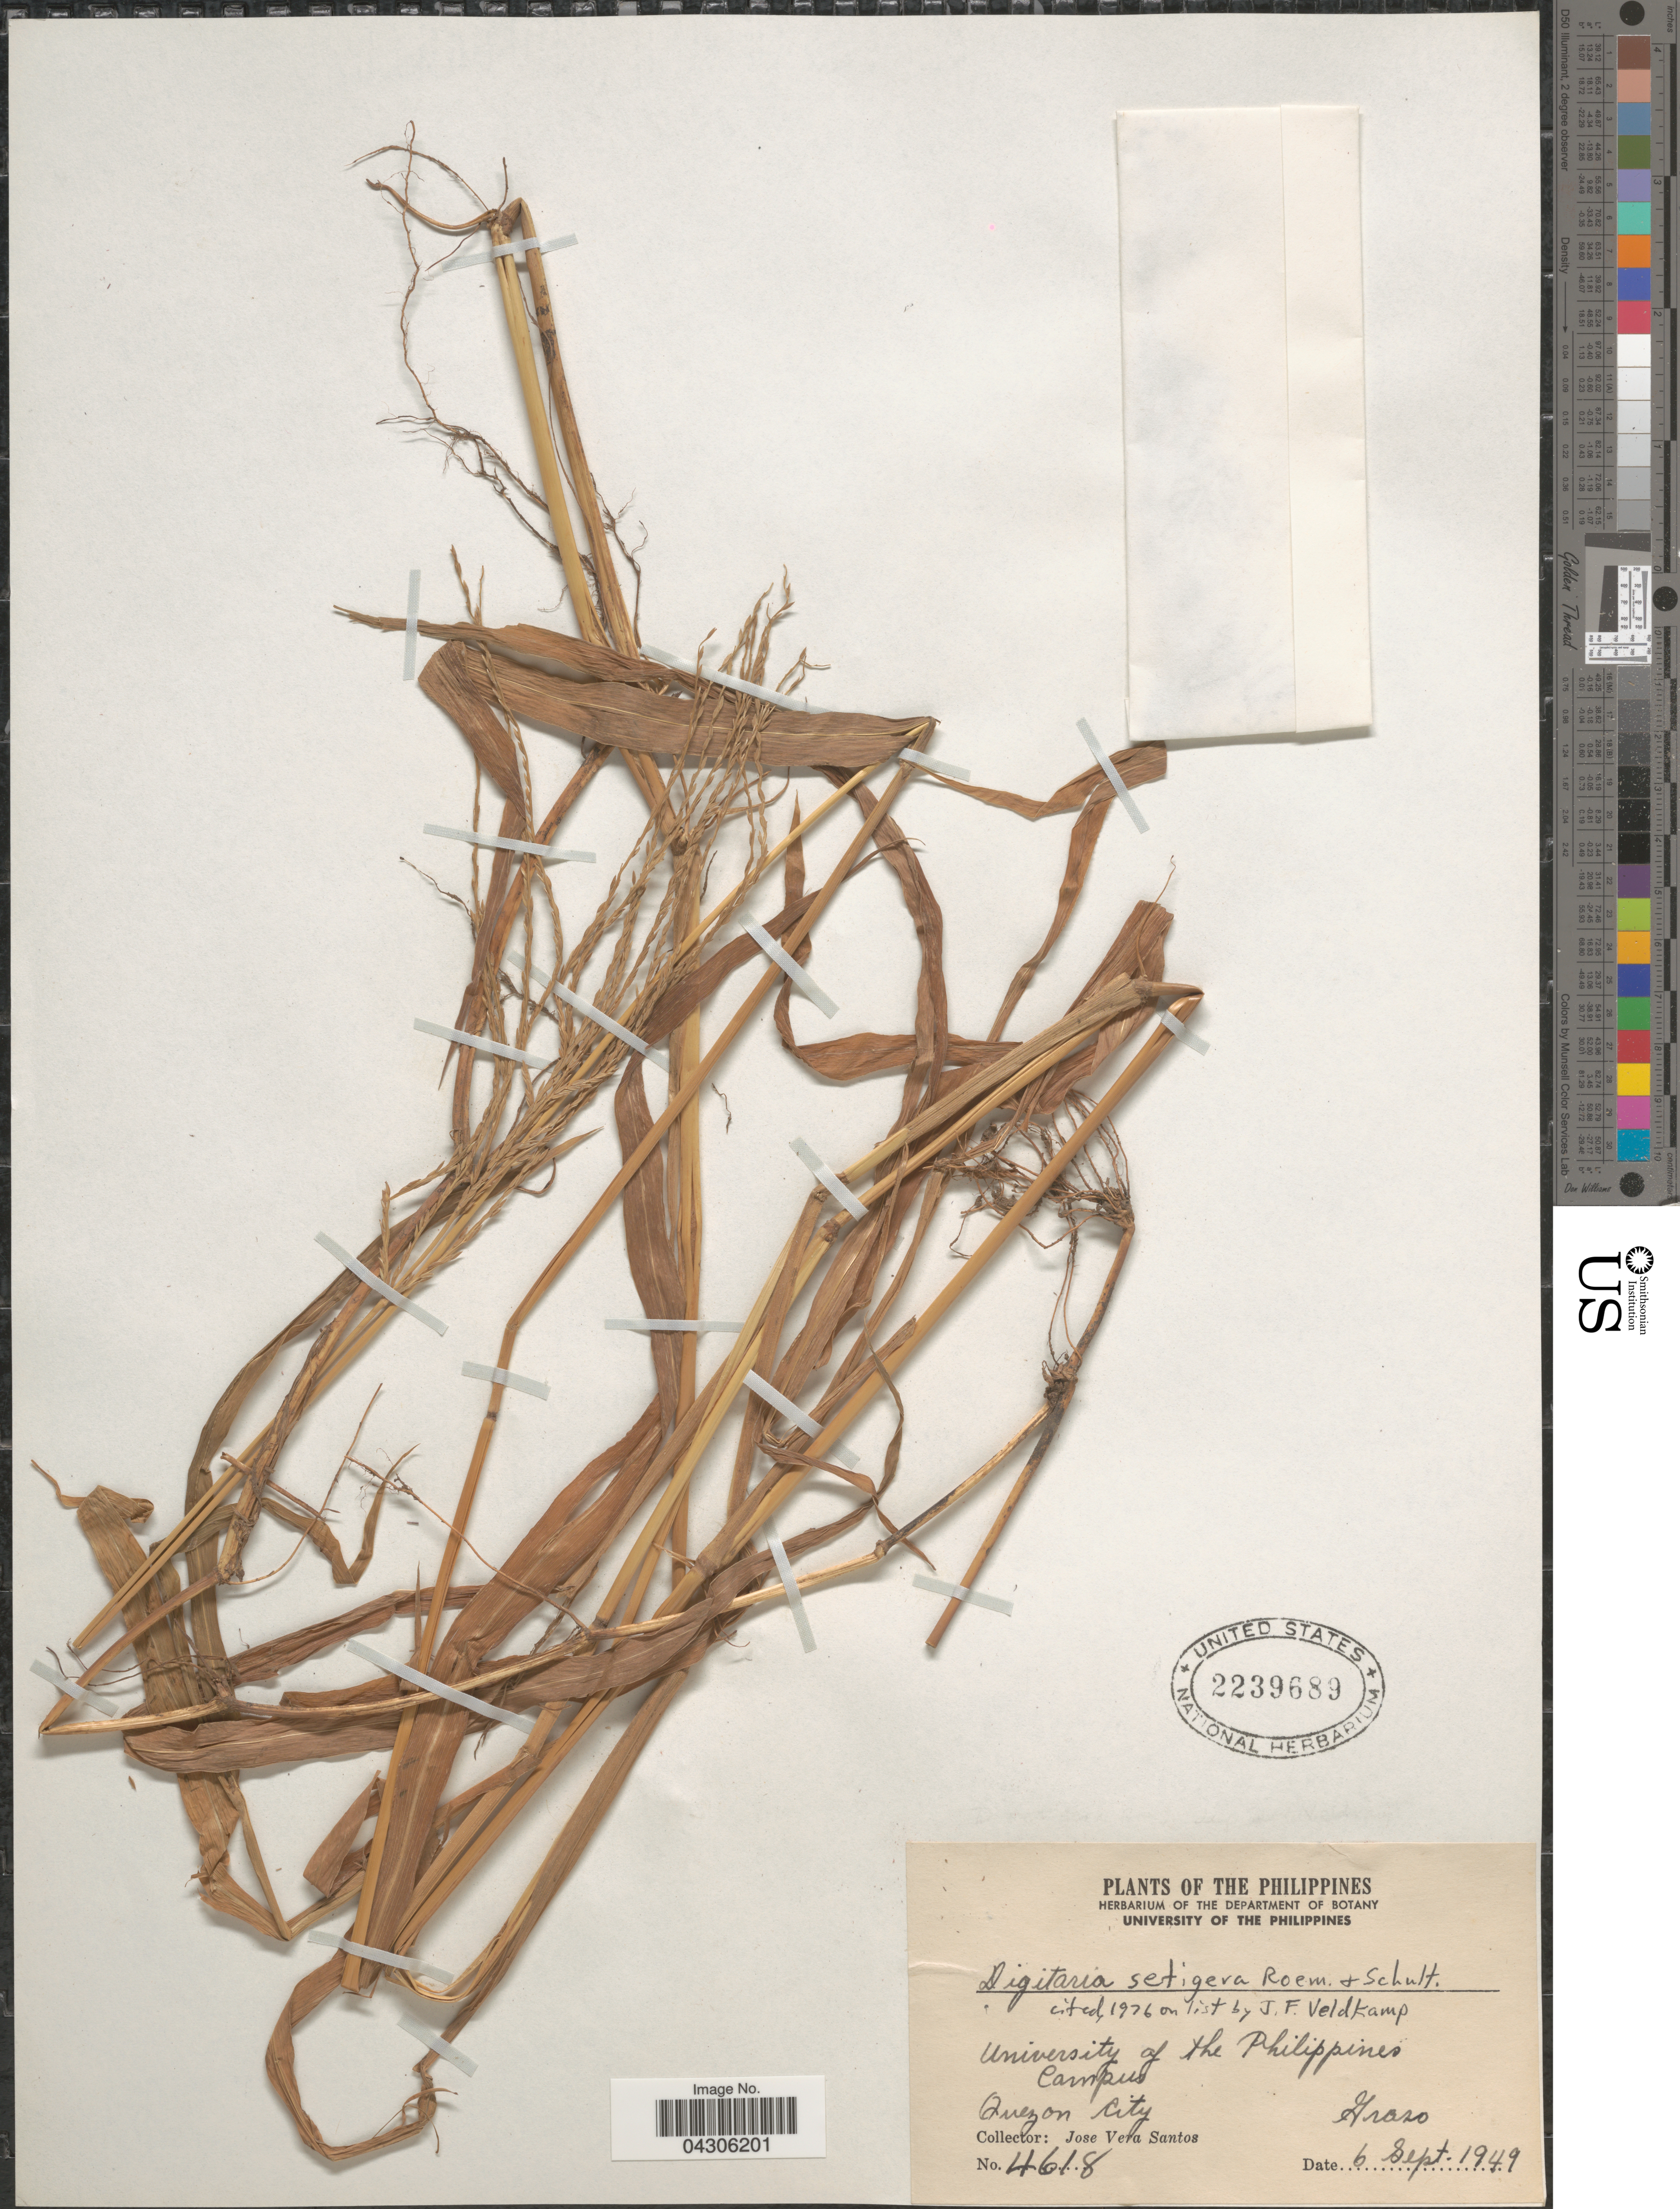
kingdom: Plantae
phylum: Tracheophyta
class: Liliopsida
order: Poales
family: Poaceae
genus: Digitaria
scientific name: Digitaria setigera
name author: Roth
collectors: J. Vera Santos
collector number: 4618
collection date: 1949-09-06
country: Philippines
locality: University of the Philippines Campus. Quezon City.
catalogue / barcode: US 2239689